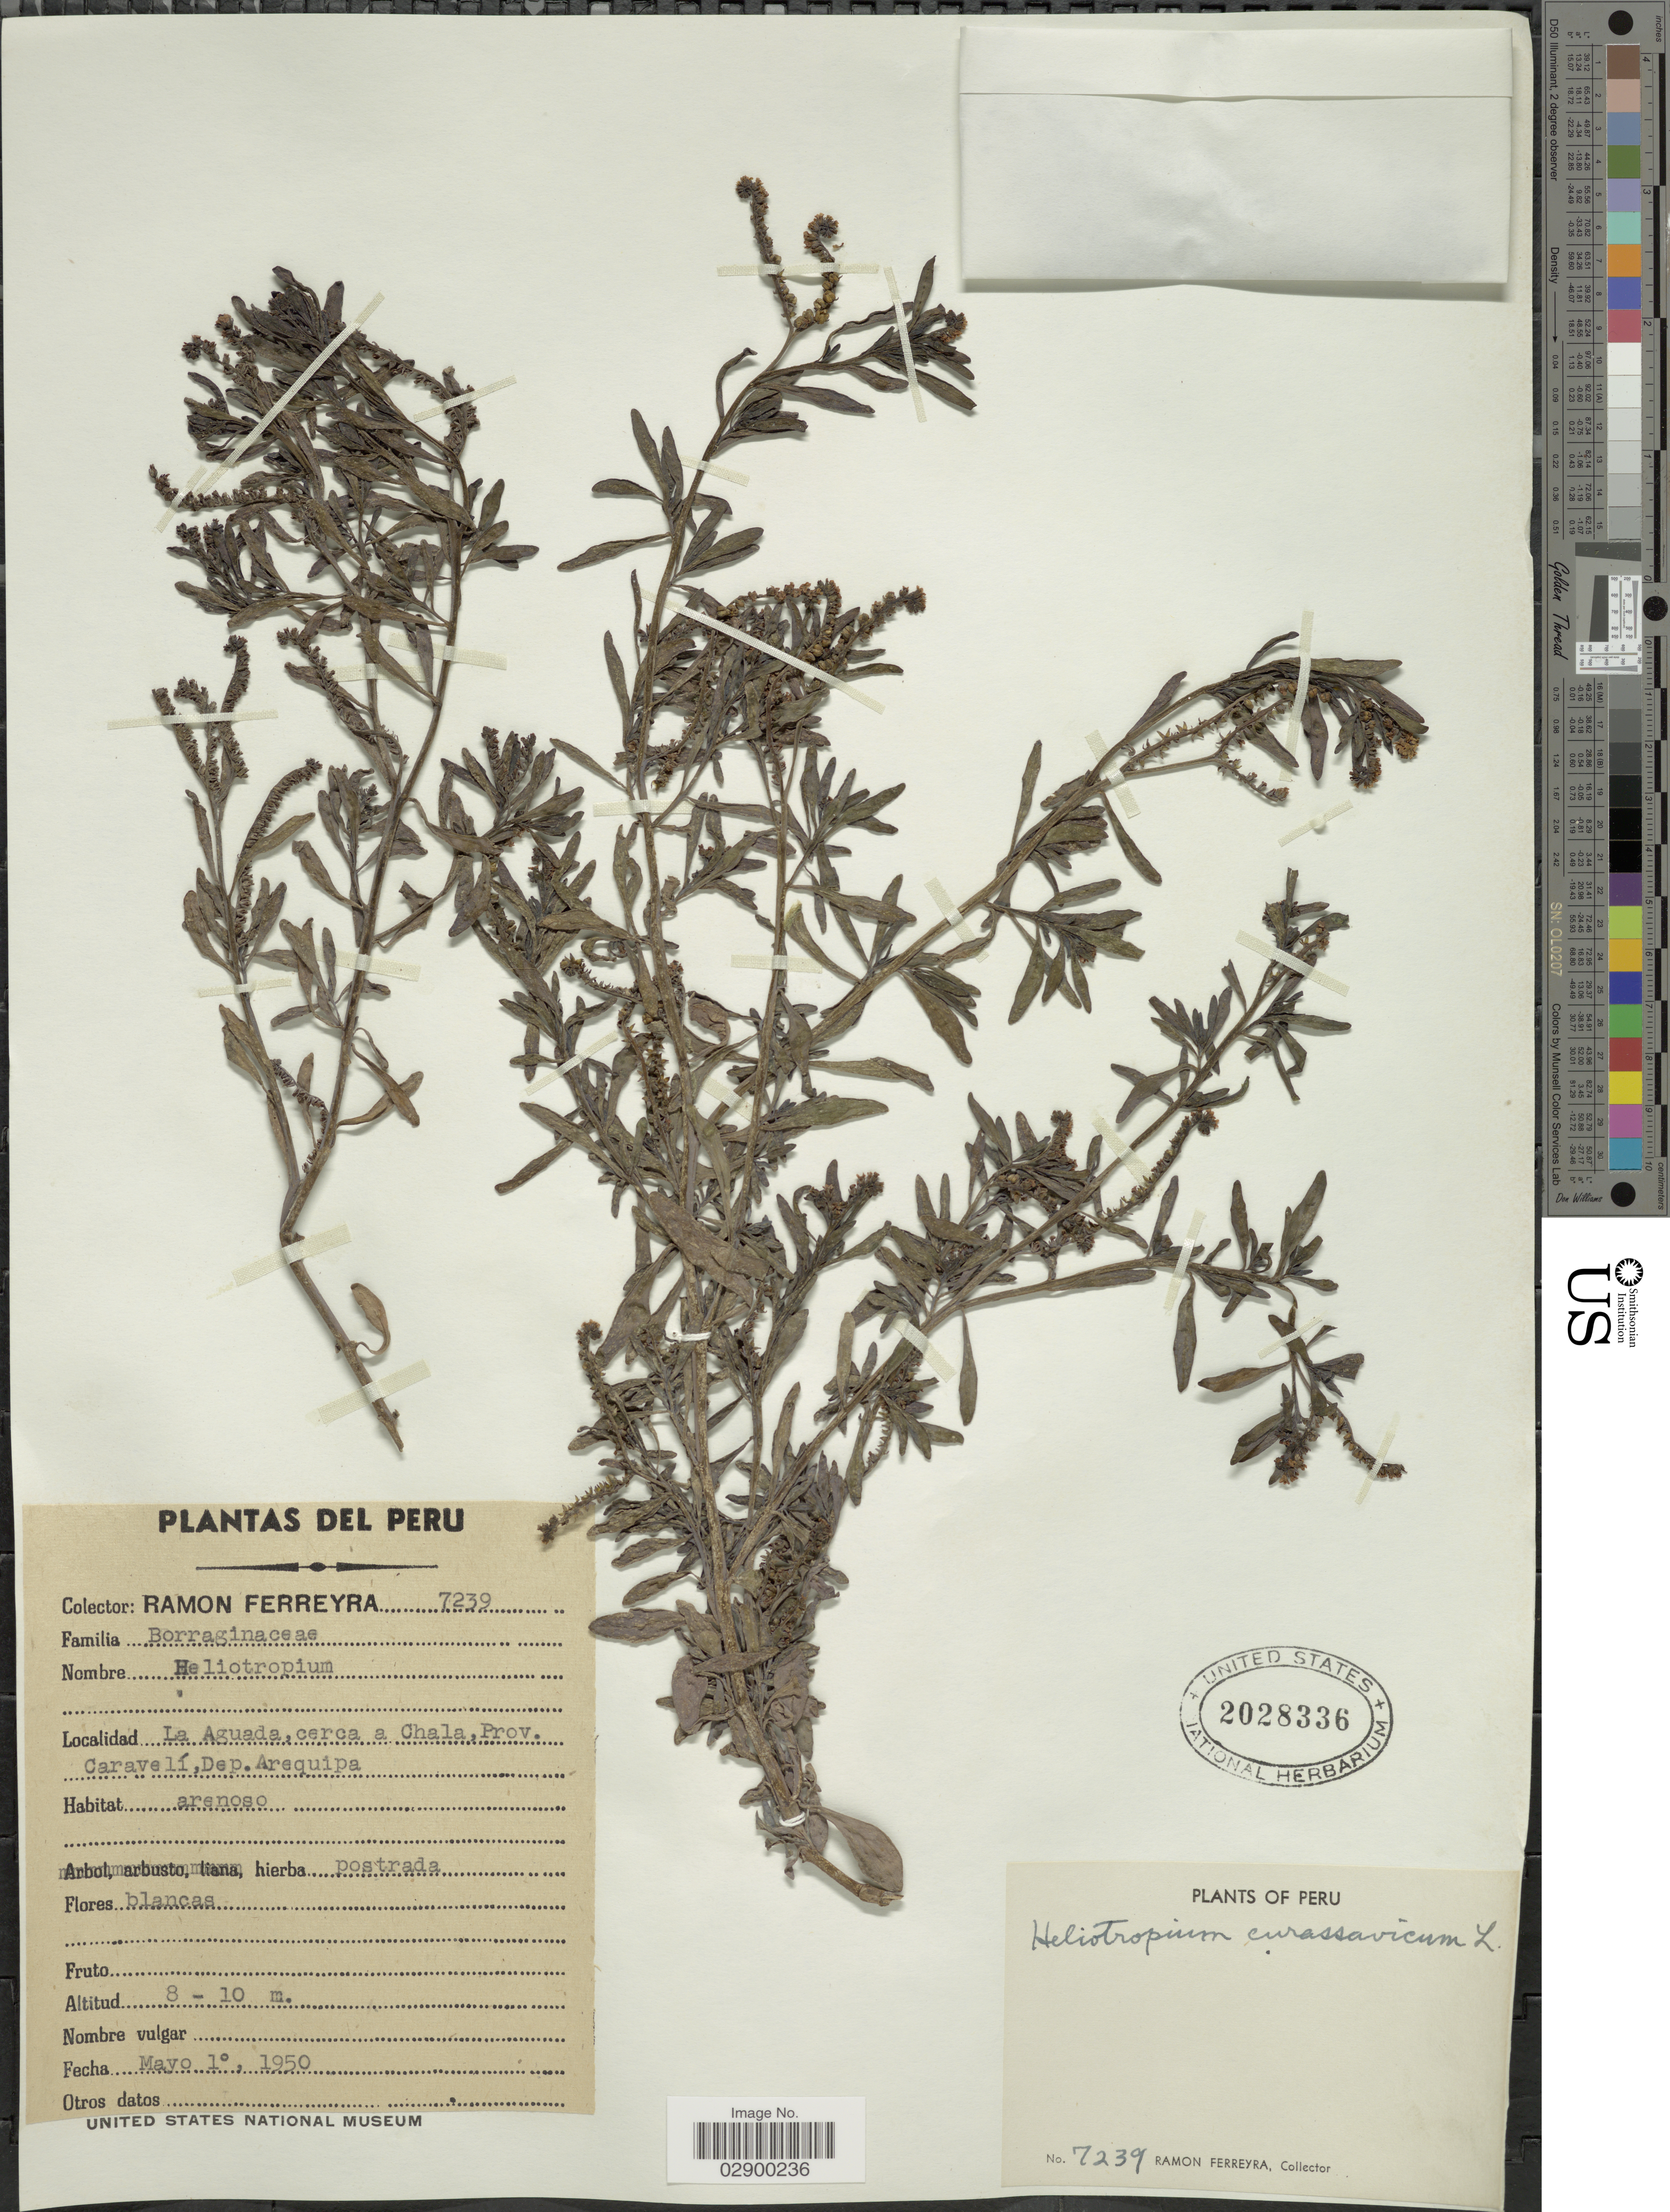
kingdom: Plantae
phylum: Tracheophyta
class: Magnoliopsida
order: Boraginales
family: Heliotropiaceae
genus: Heliotropium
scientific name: Heliotropium curassavicum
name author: L.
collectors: R. A. Ferreyra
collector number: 7239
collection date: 1950-05-01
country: Peru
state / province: Arequipa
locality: La Aguada, cerca a Chala, Prov. Caravelí, Dep. Arequipa.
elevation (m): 8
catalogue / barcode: US 2028336